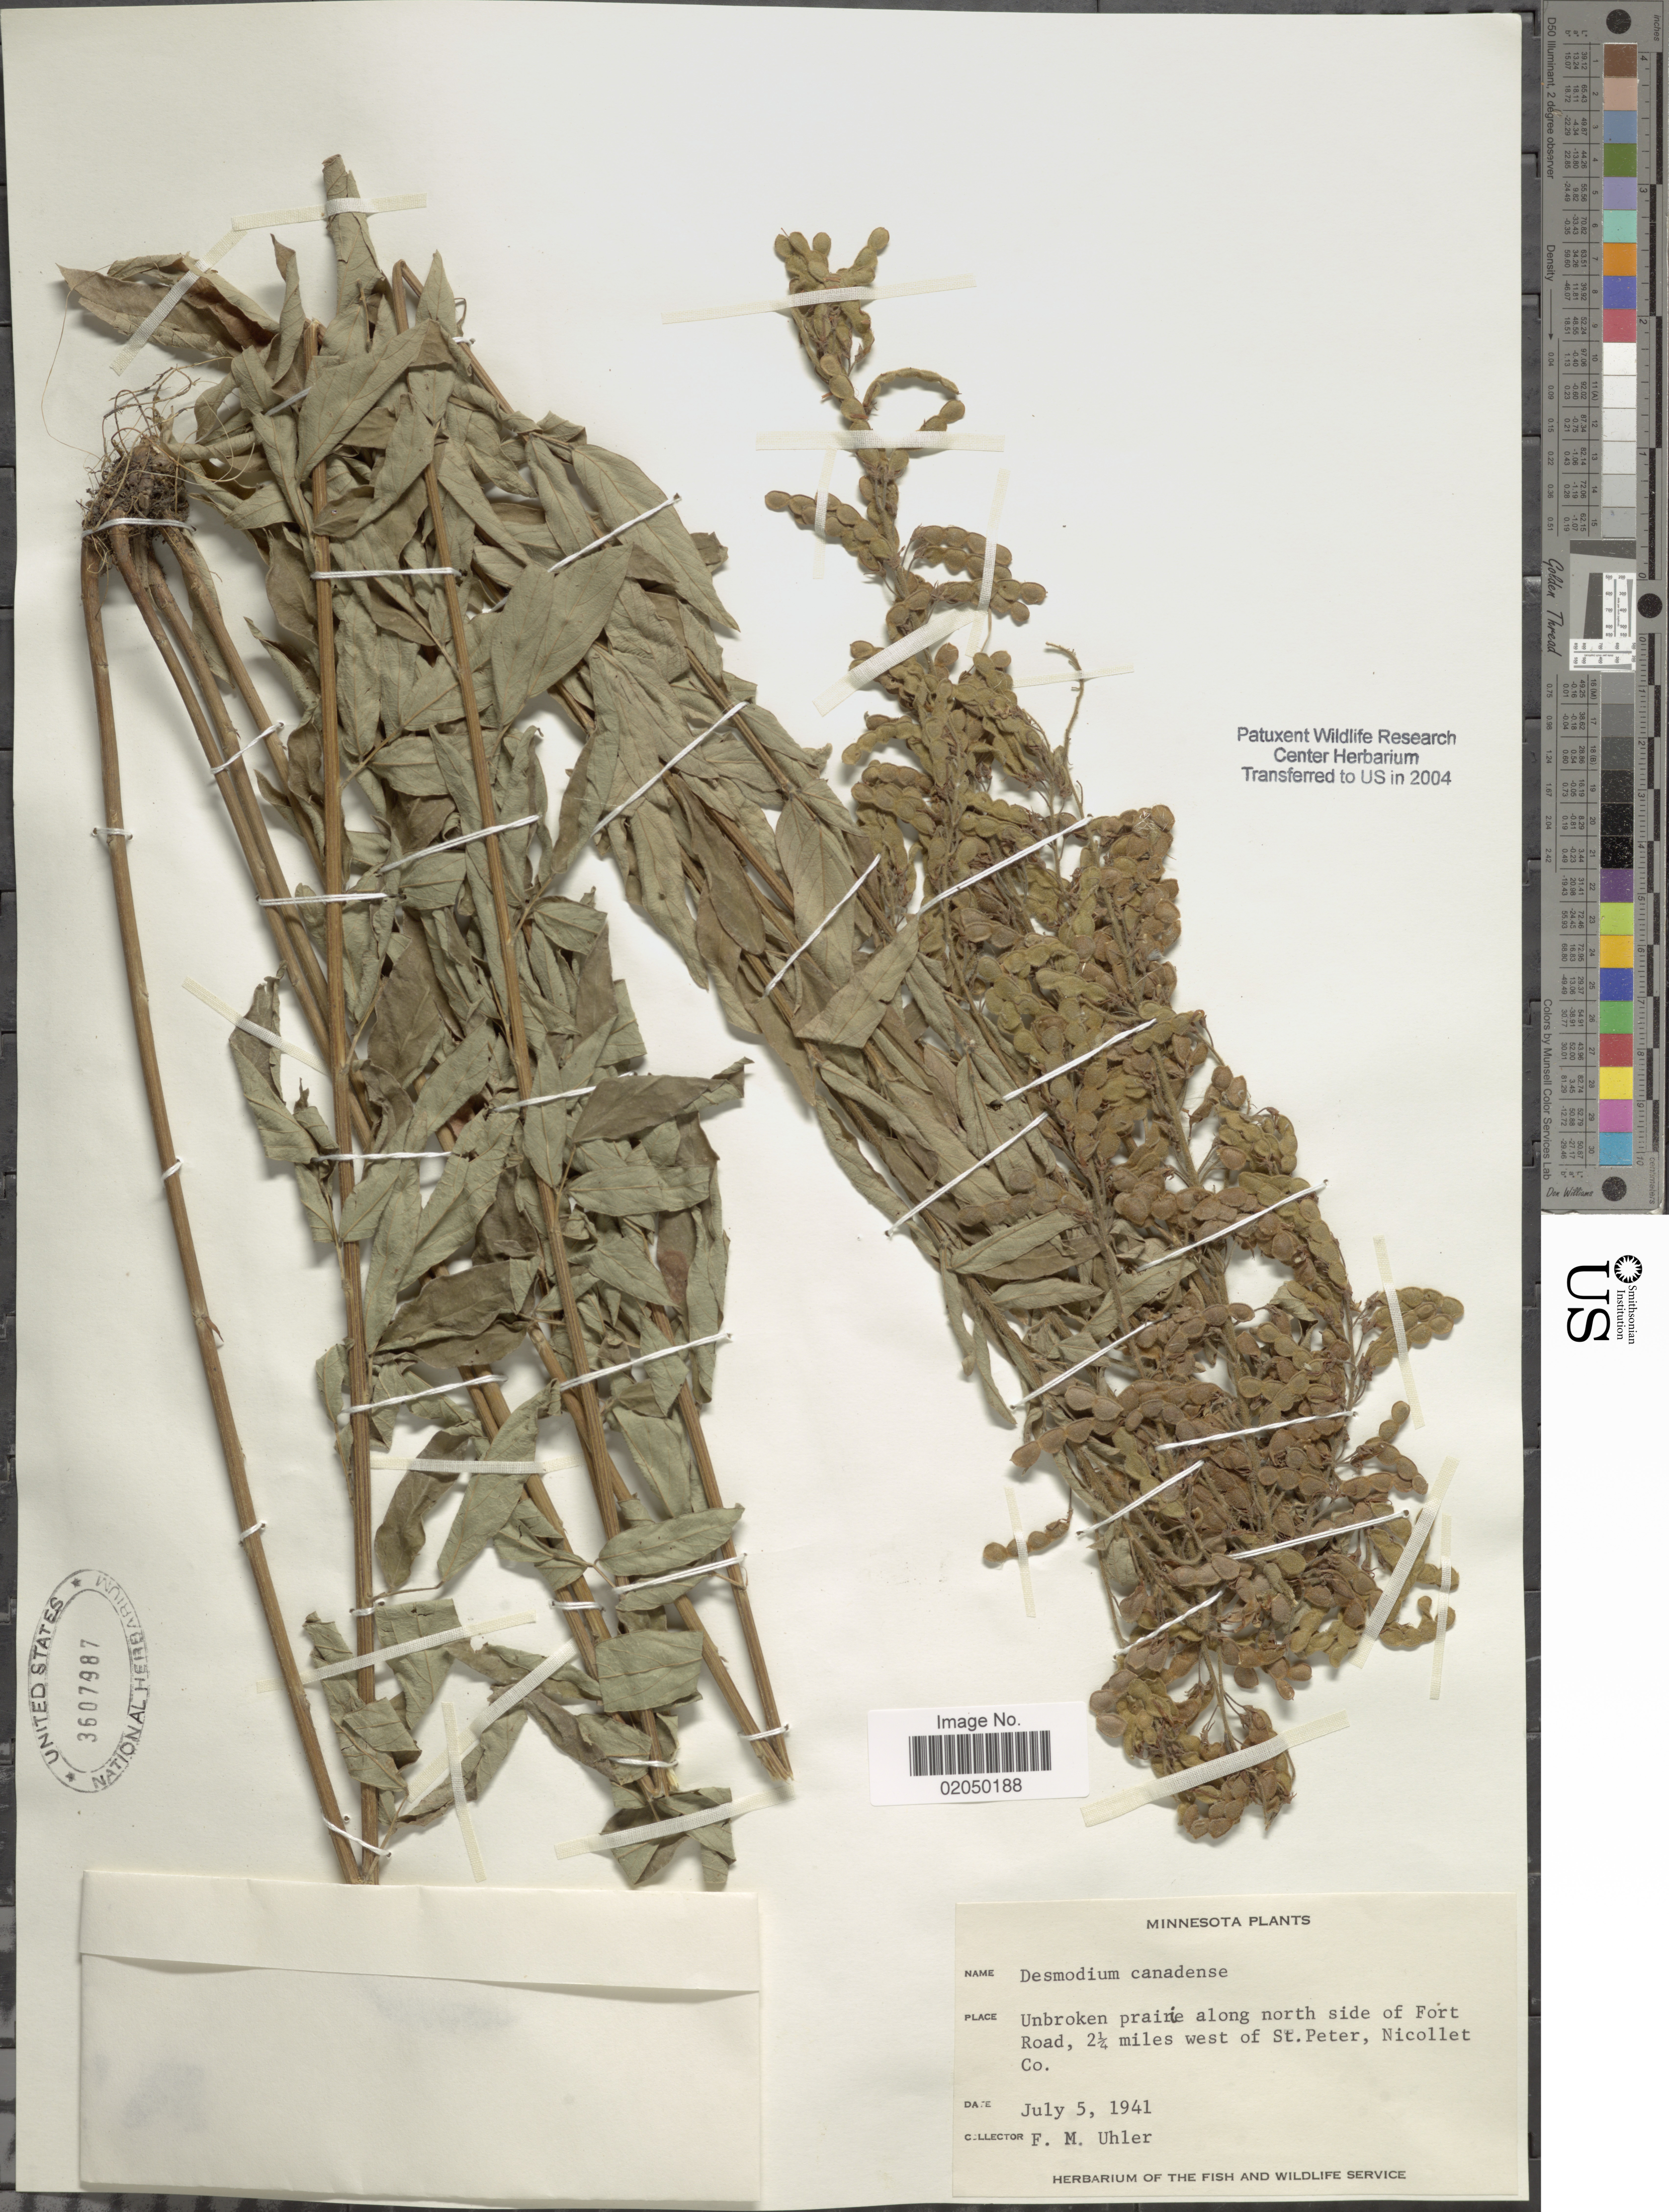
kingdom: Plantae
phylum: Tracheophyta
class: Magnoliopsida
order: Fabales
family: Fabaceae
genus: Desmodium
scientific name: Desmodium canadense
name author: (L.) DC.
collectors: F. M. Uhler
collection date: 1941-07-05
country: United States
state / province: Minnesota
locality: Unbroken prairie along north side of Fort Road, 2 ¼ miles west of St. Peter, Nicollet Co.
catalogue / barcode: US 3607987